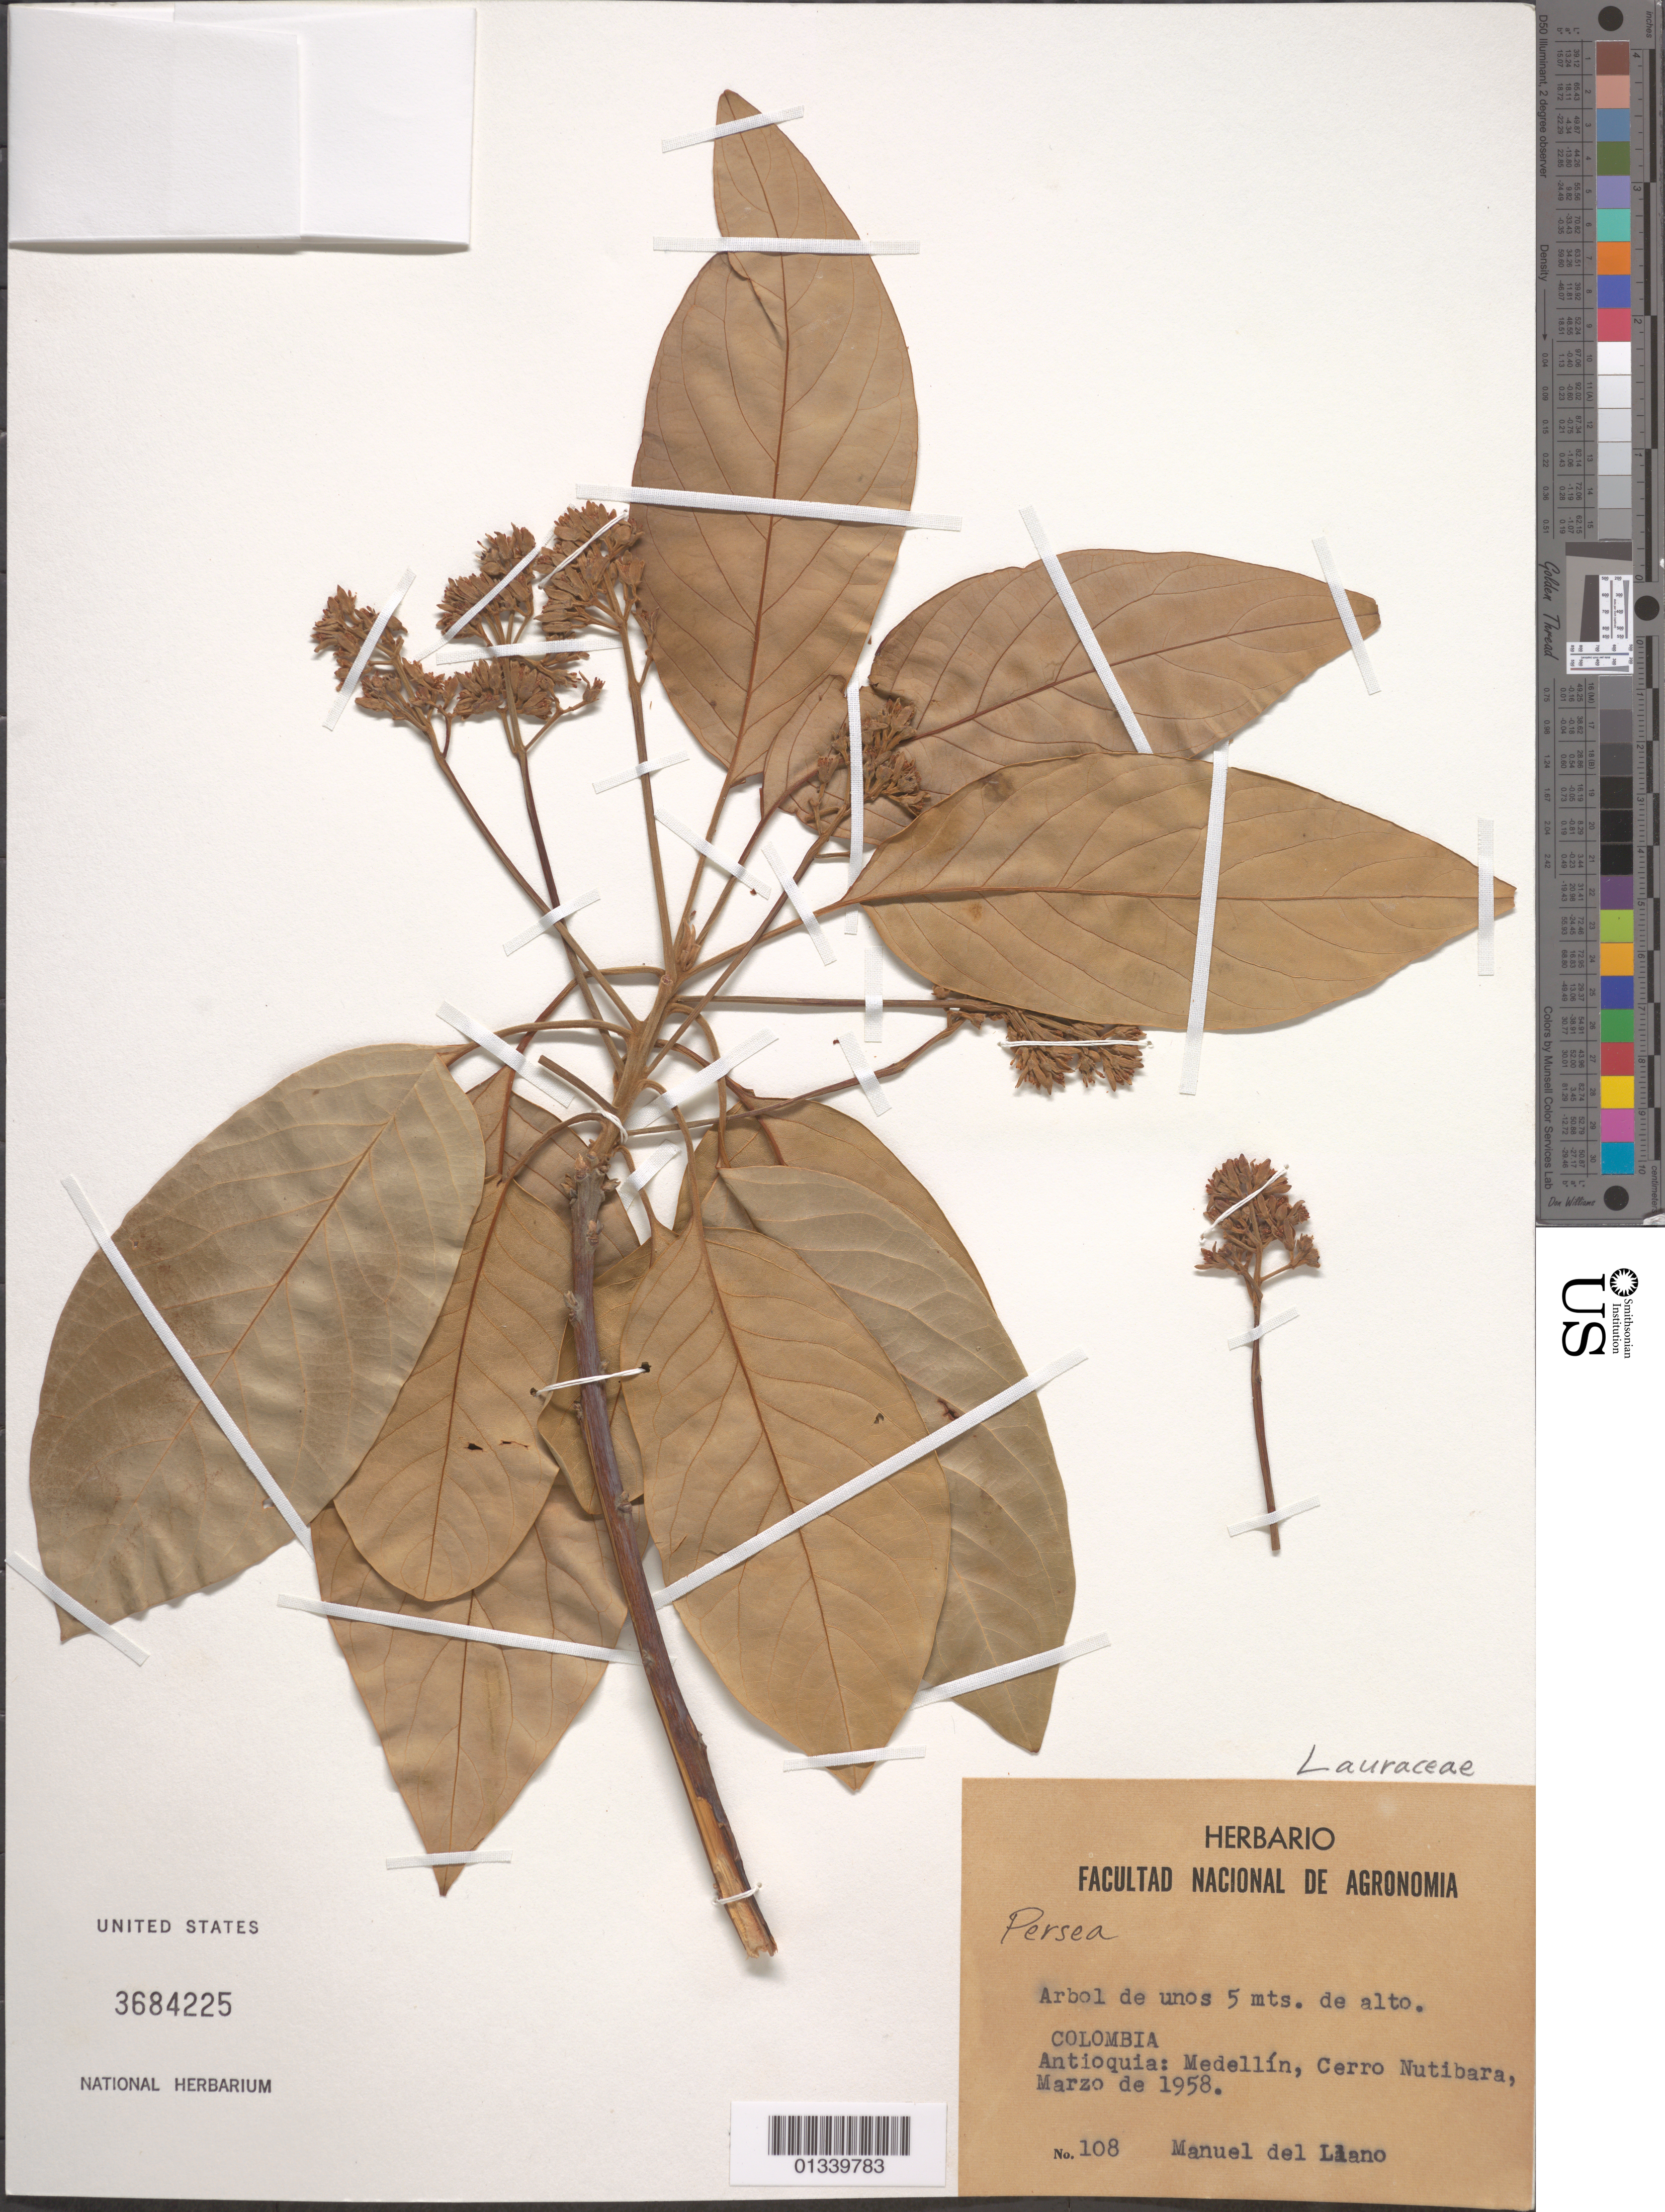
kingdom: Plantae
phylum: Tracheophyta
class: Magnoliopsida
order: Laurales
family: Lauraceae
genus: Persea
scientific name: Persea sp.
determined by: Strong, Mark T., (BOT), Smithsonian Institution - National Museum of Natural History (UNITED STATES)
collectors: M. d. Llano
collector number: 108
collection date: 1958-03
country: Colombia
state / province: Antioquia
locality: Medellin, Cerro Nutibara.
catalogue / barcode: US 3684225